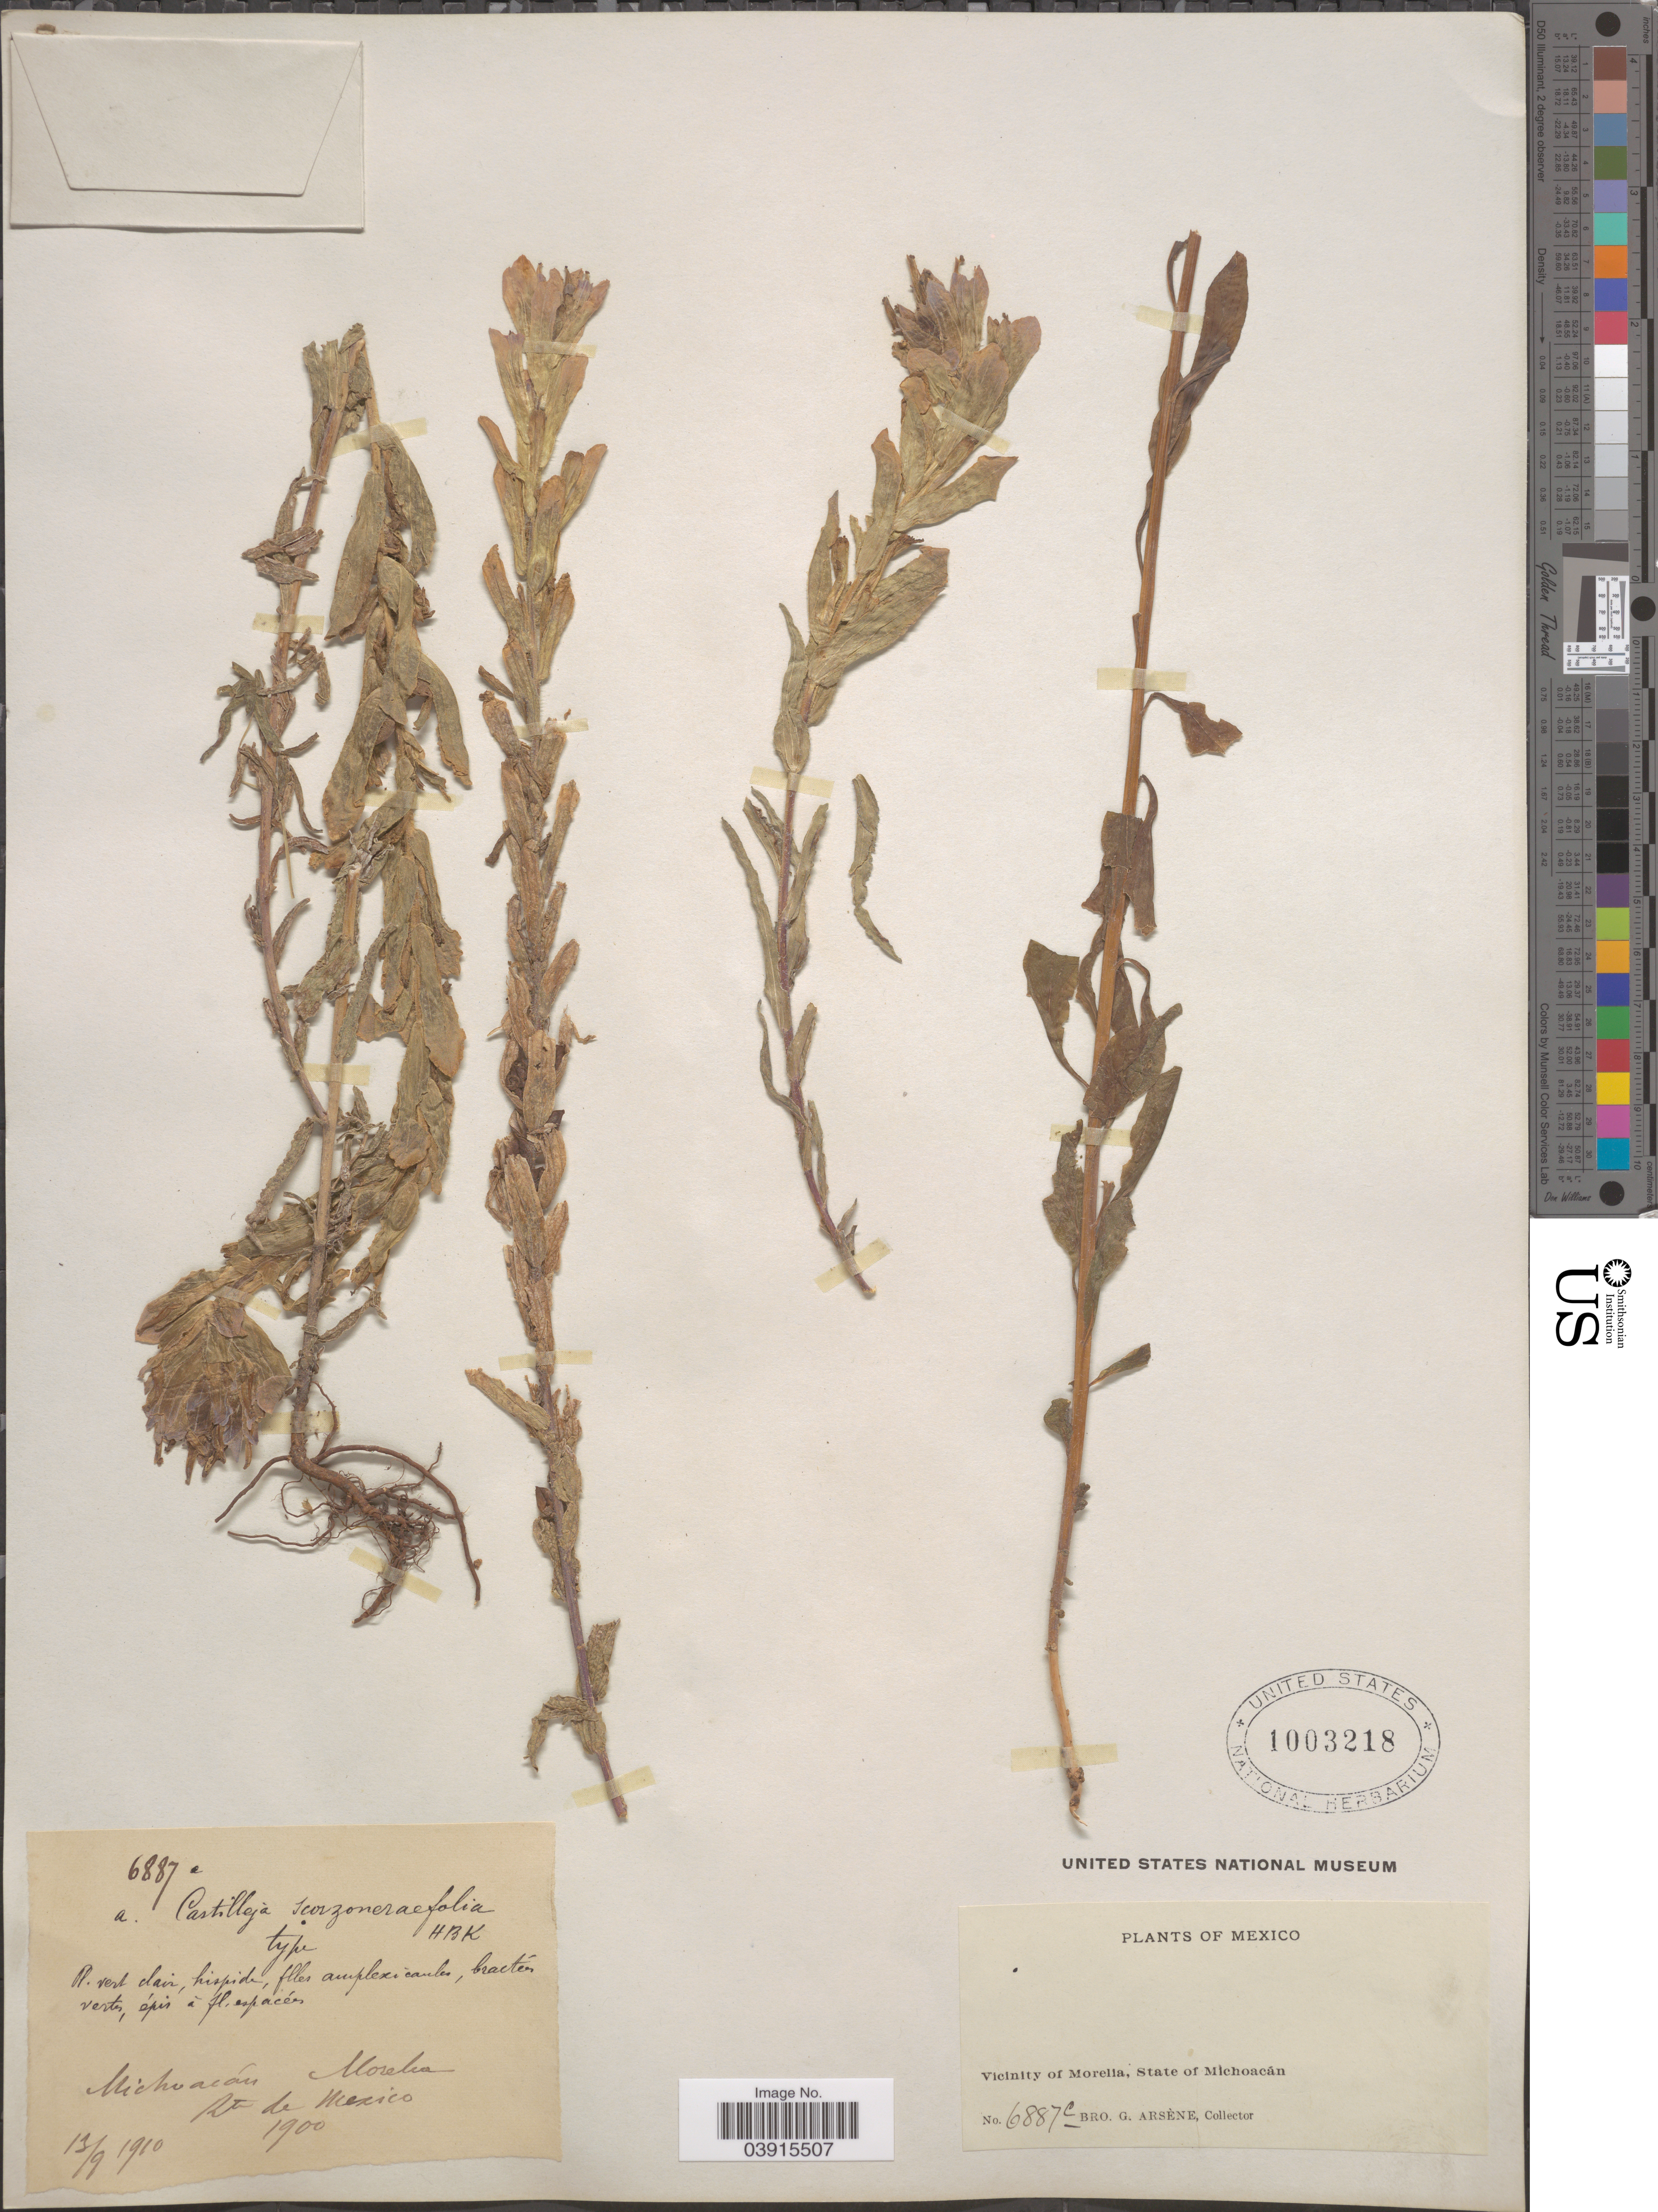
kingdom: Plantae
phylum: Tracheophyta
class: Magnoliopsida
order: Lamiales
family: Orobanchaceae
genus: Castilleja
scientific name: Castilleja scorzonerifolia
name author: Kunth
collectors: Bro. G. Arsène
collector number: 6887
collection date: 1910-09-13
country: Mexico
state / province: Michoacán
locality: Vicinity of Morelia. Rte de Mexico.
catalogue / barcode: US 1003218